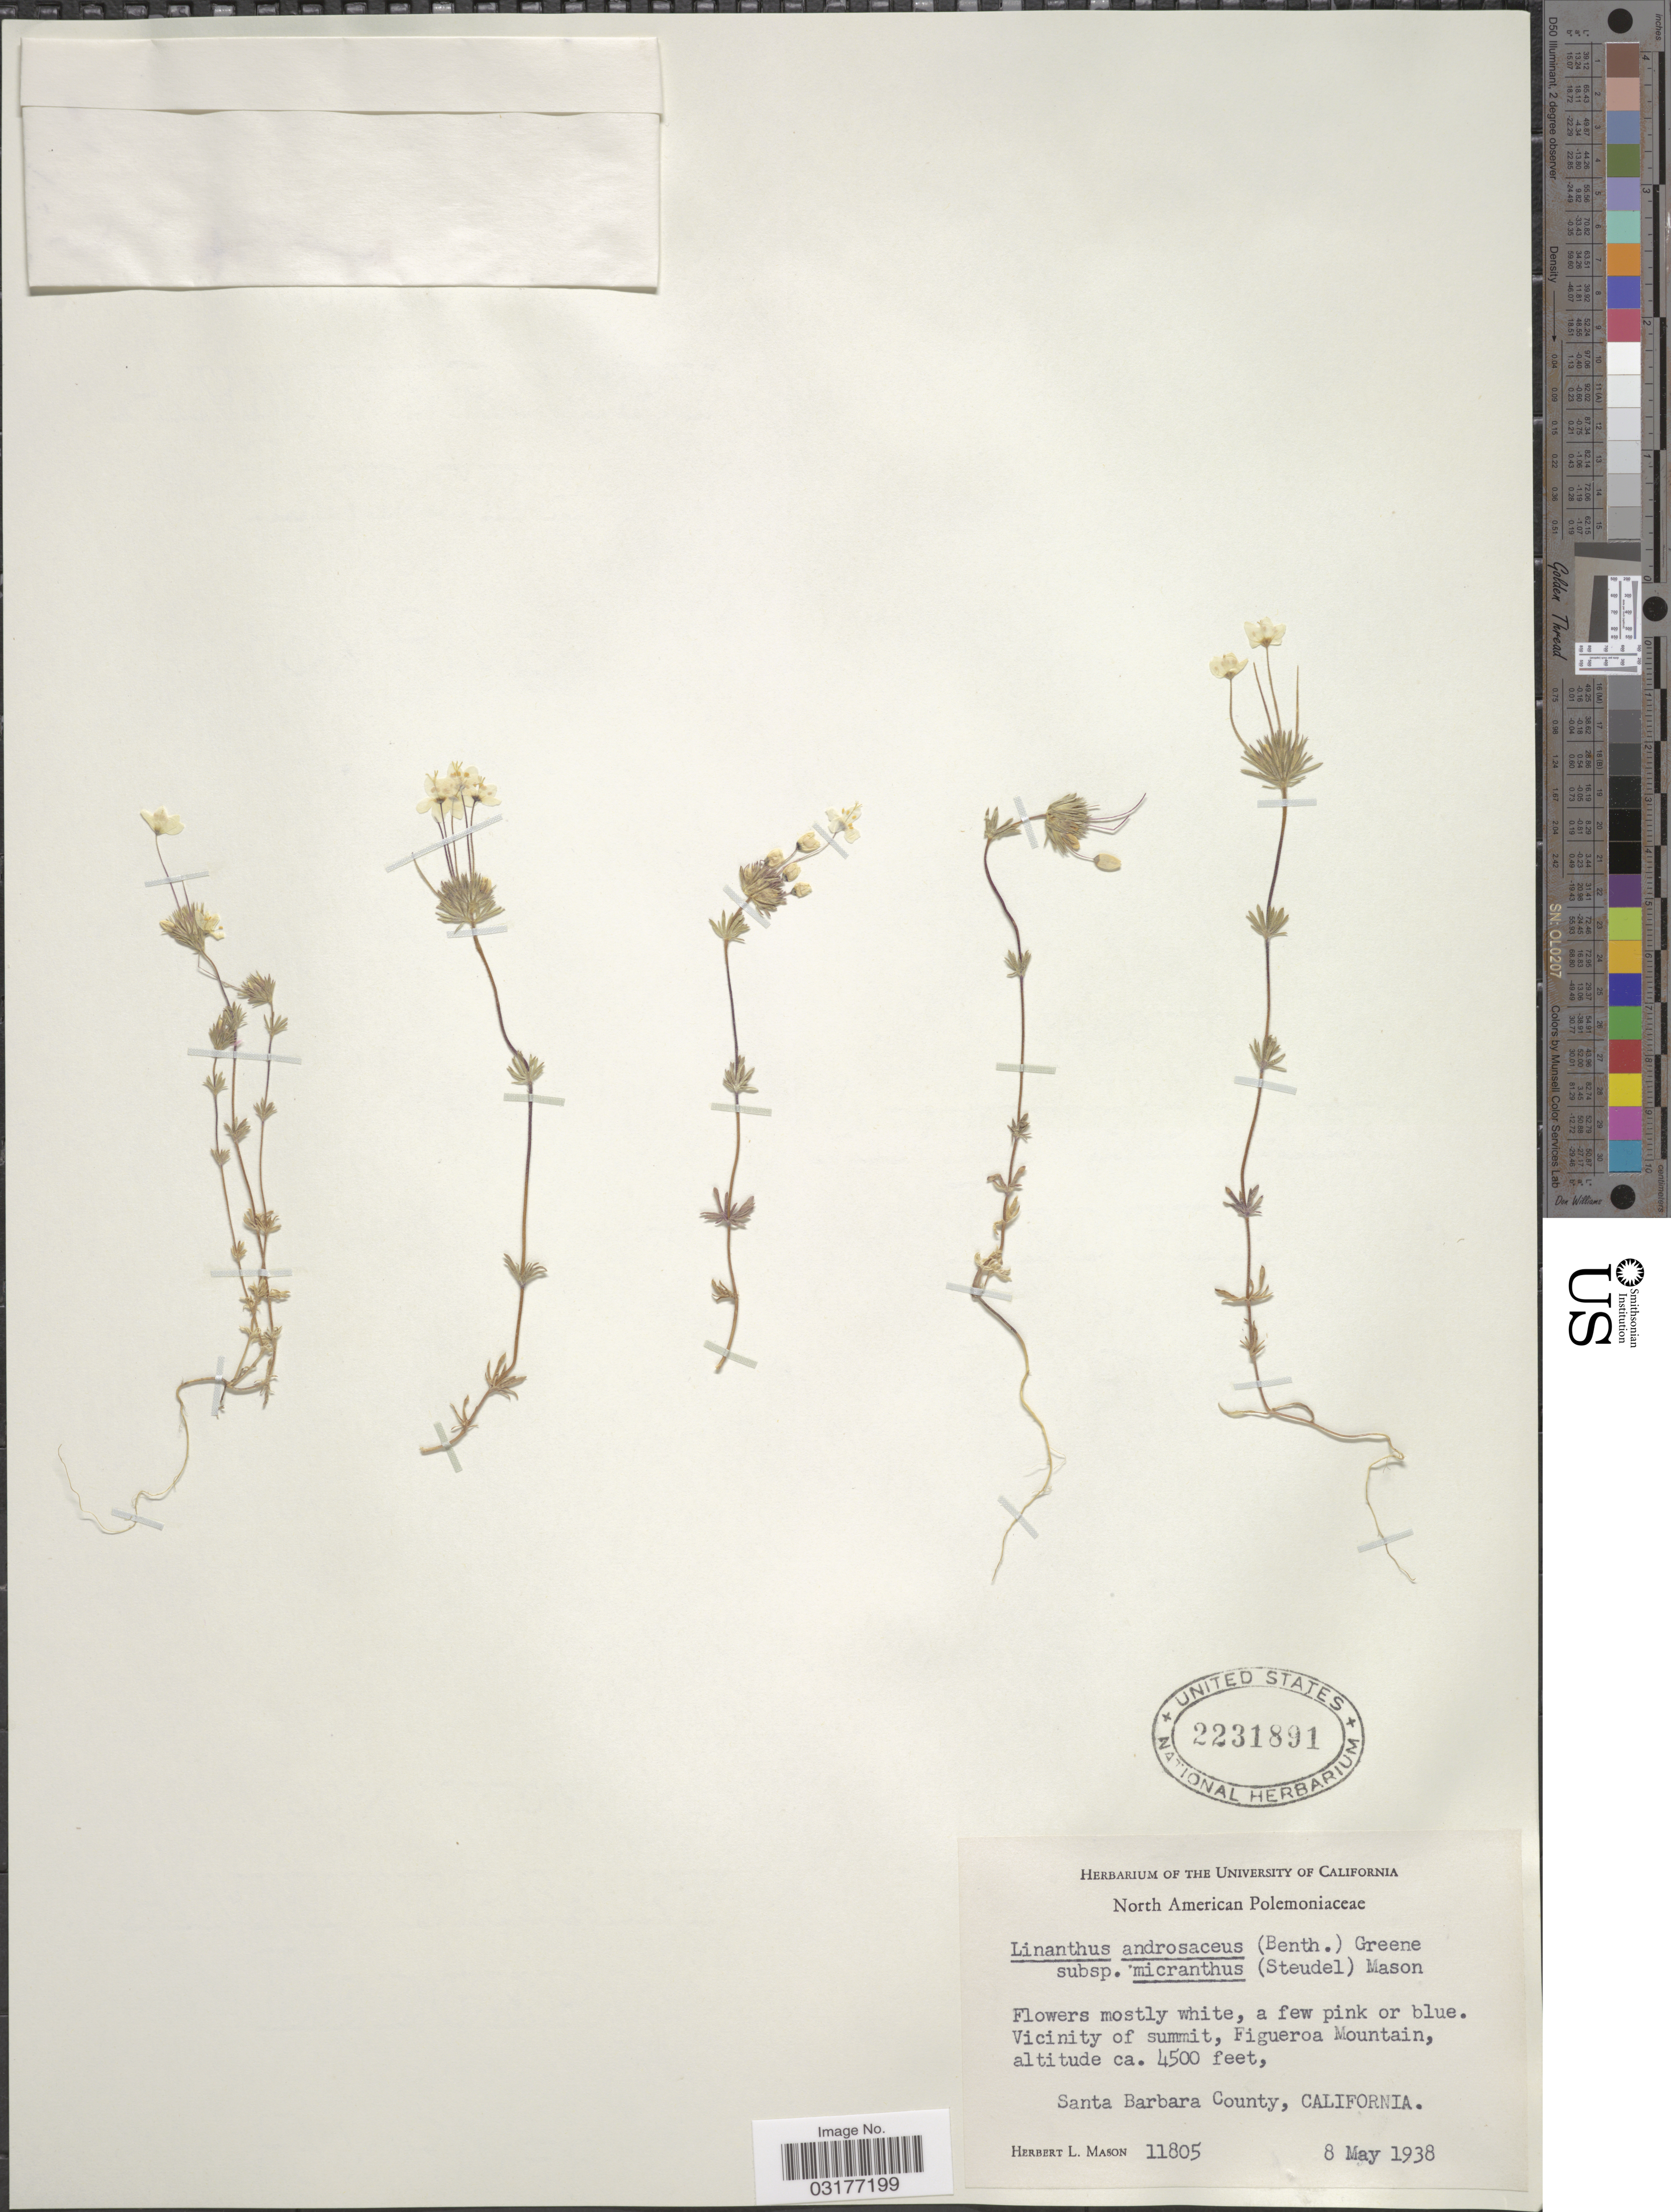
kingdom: Plantae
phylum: Tracheophyta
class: Magnoliopsida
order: Ericales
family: Polemoniaceae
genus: Leptosiphon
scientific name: Leptosiphon parviflorus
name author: Benth.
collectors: H. L. Mason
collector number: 11805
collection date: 1938-05-08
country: United States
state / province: California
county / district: Santa Barbara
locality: Vicinity of summit; Figueroa Mountain, Santa Barbara County.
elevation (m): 1372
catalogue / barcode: US 2231891